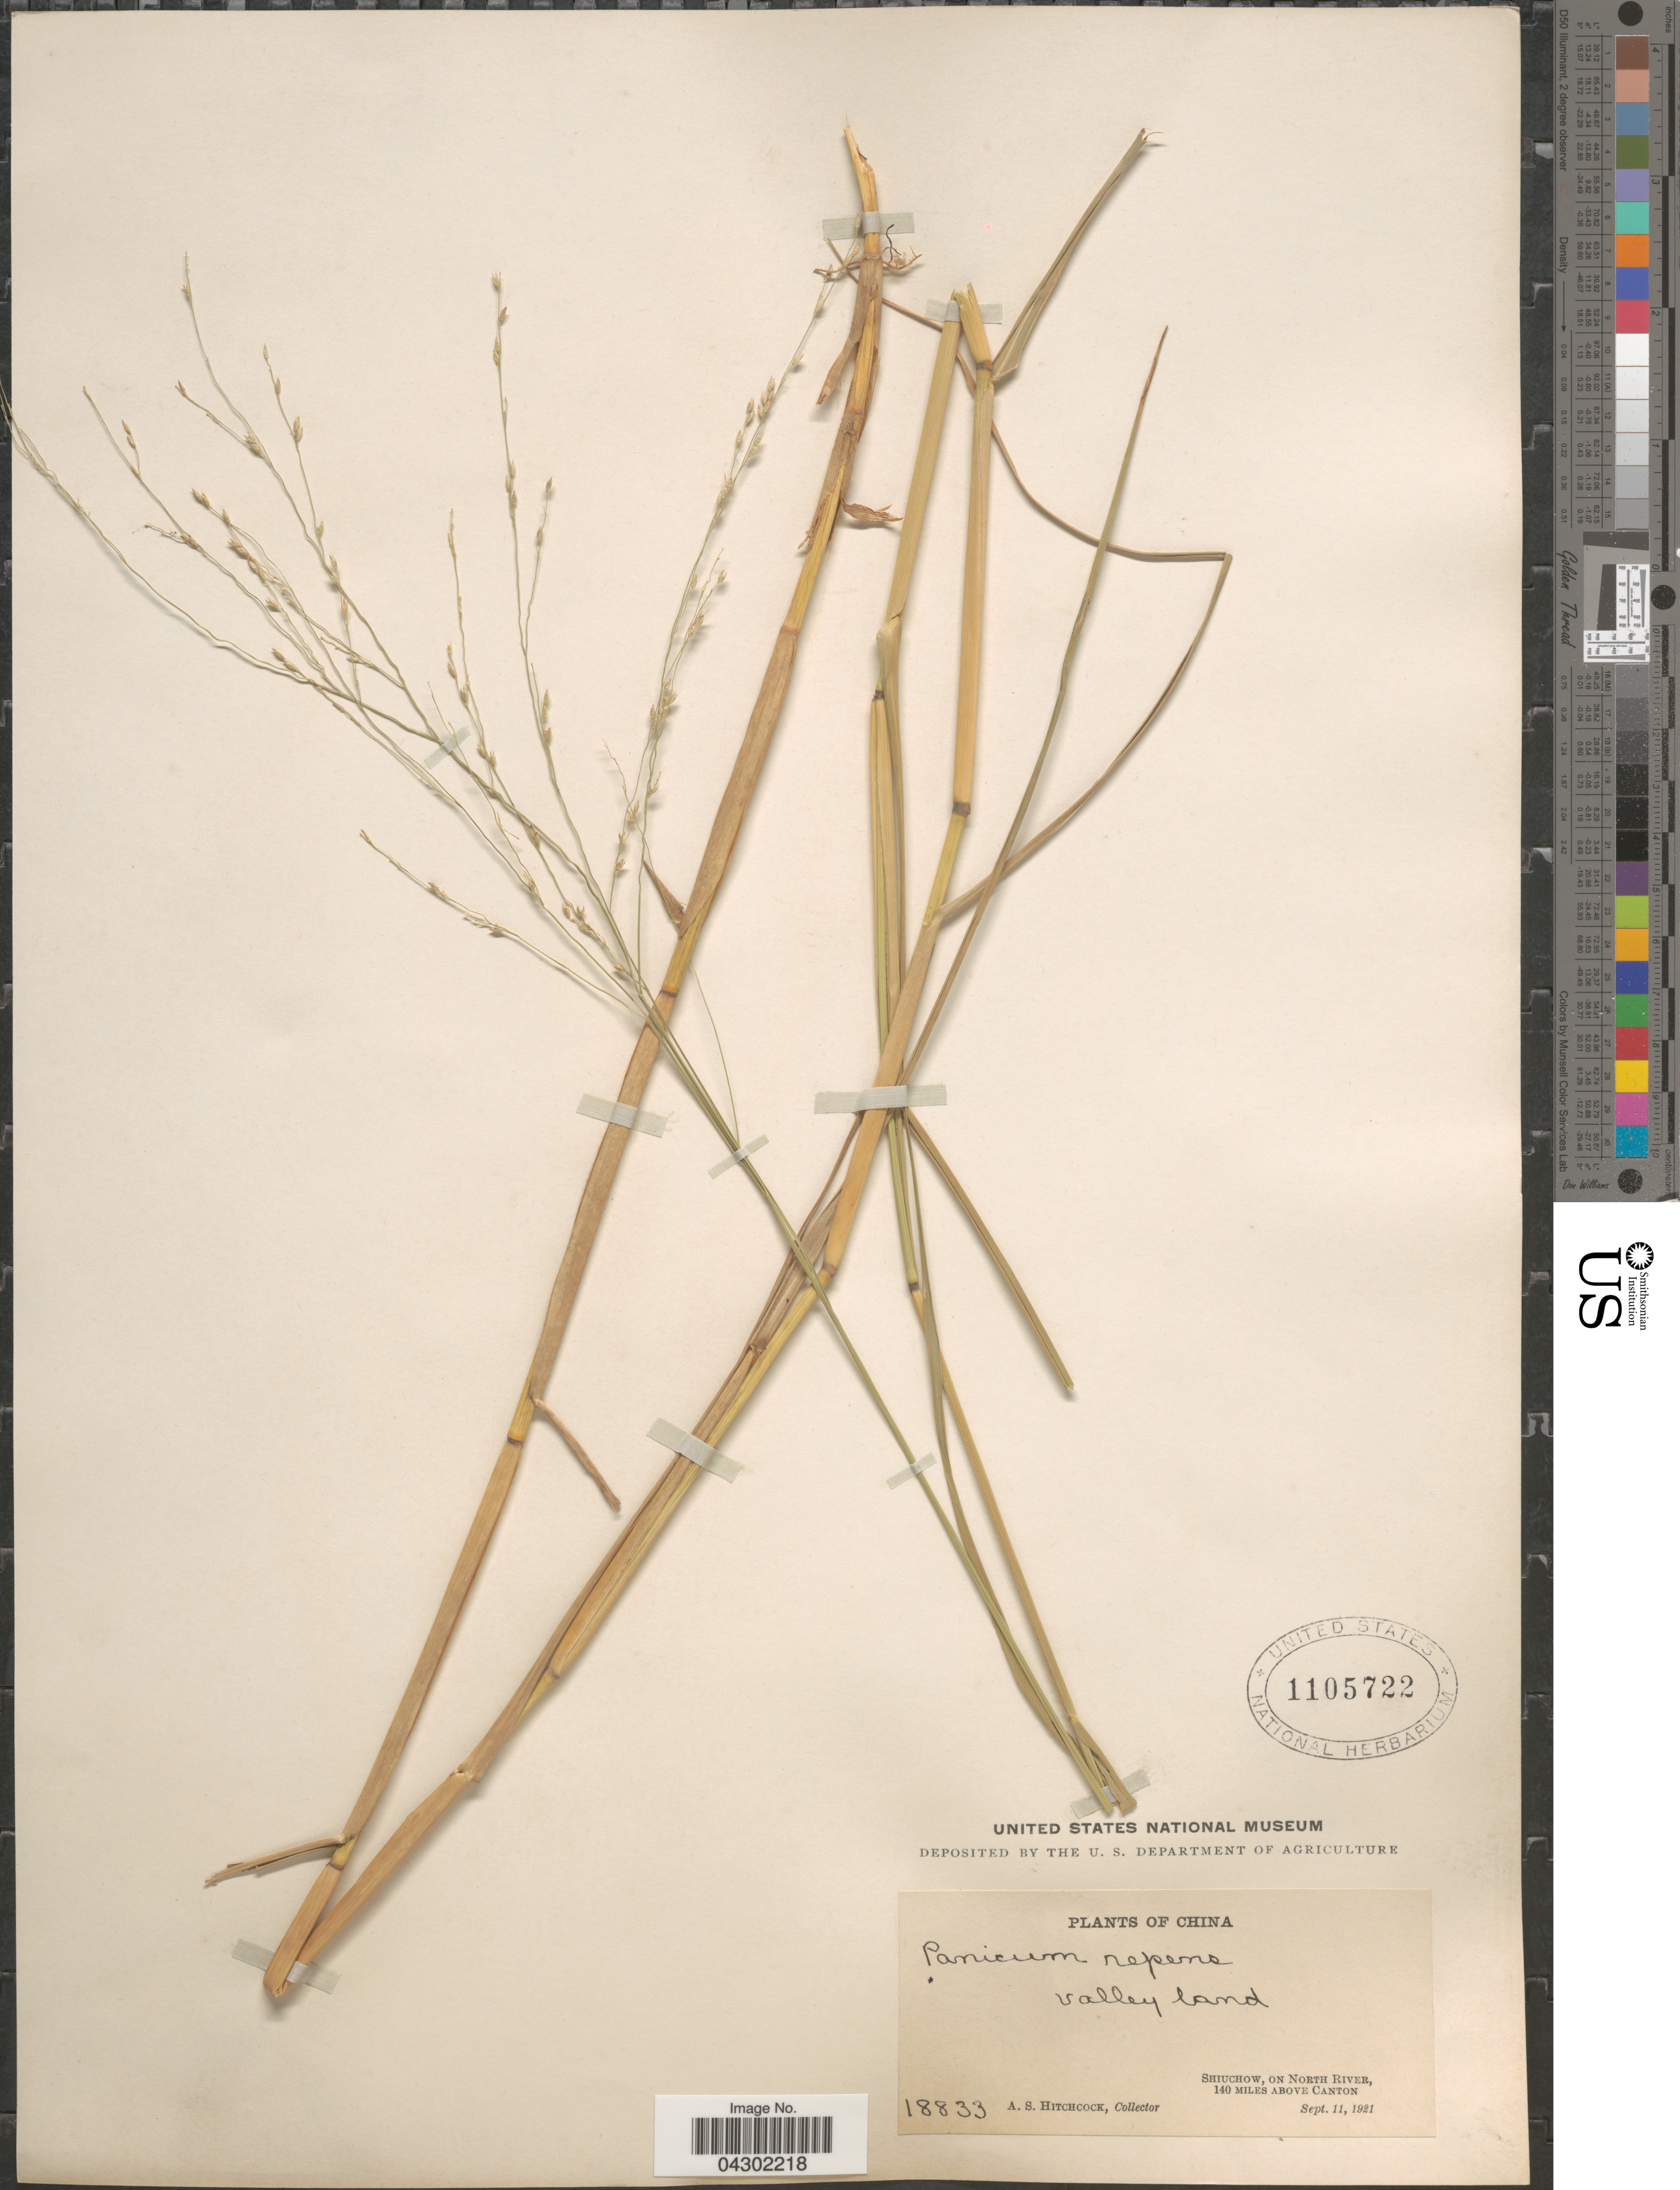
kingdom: Plantae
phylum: Tracheophyta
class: Liliopsida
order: Poales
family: Poaceae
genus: Panicum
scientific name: Panicum repens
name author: L.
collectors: A. S. Hitchcock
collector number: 18833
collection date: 1921-09-11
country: China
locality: Shiuchow, on North River, 140 miles above Canton.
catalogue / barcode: US 1105722